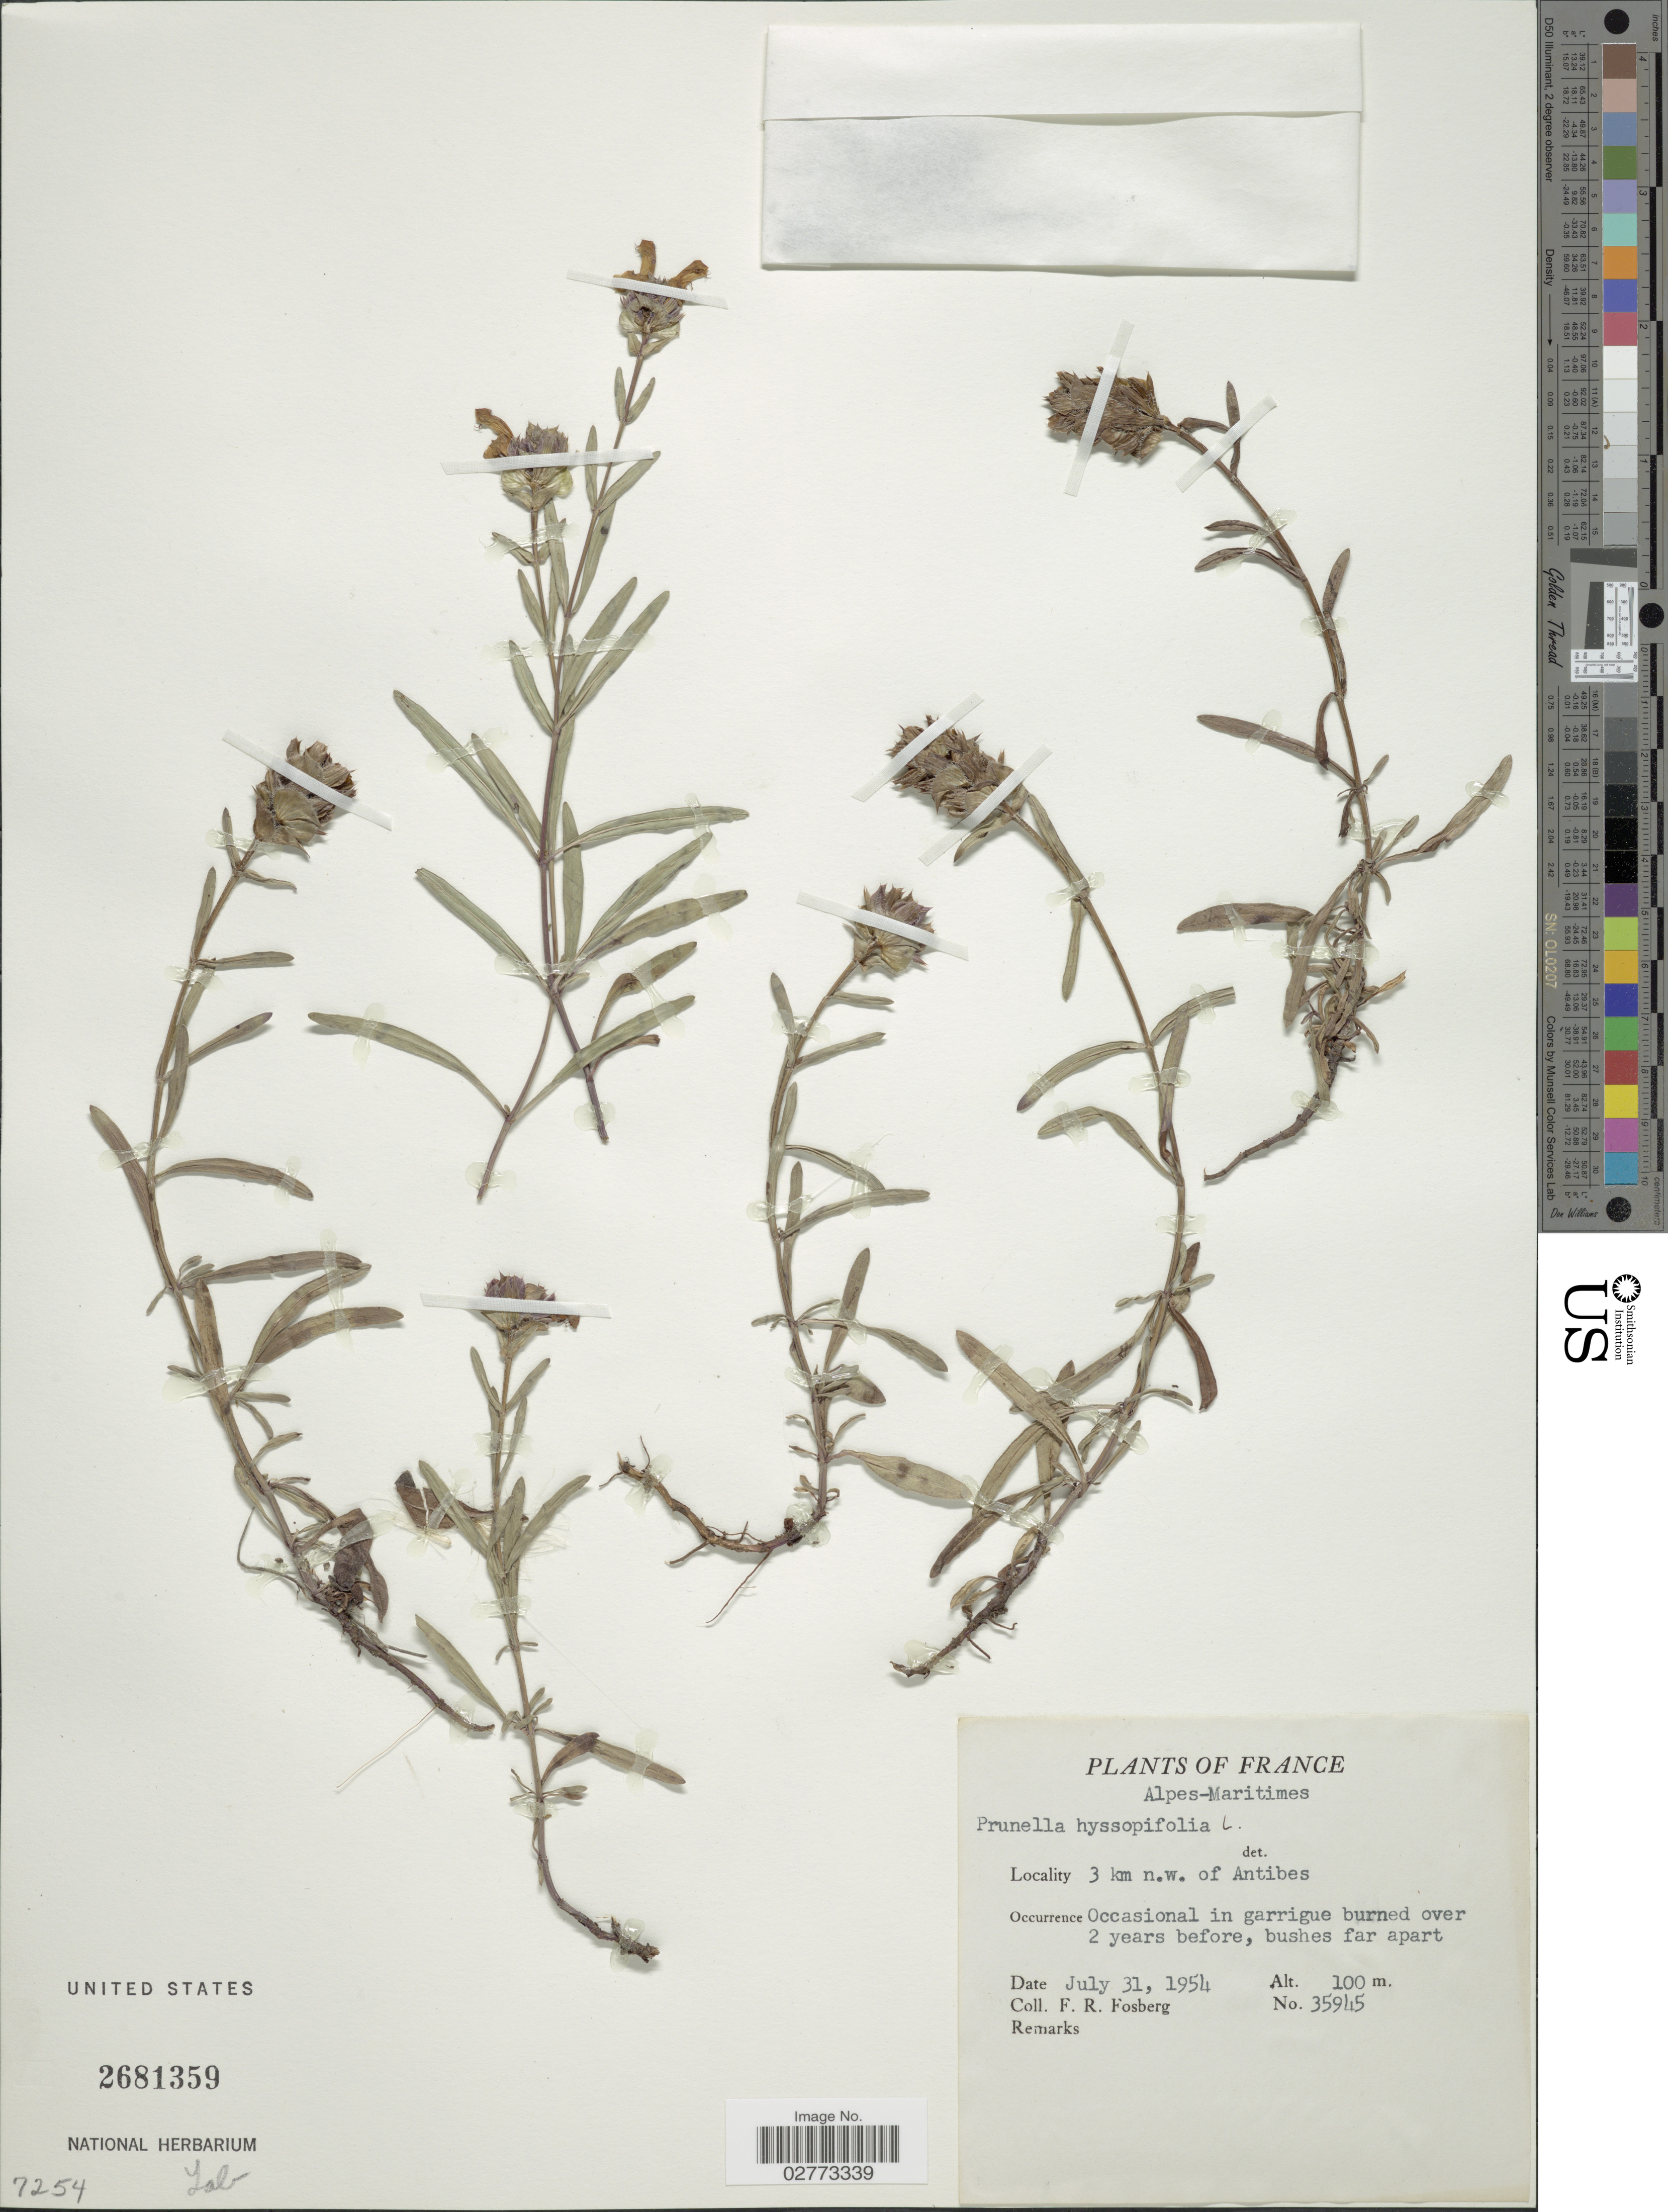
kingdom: Plantae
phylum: Tracheophyta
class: Magnoliopsida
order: Lamiales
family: Lamiaceae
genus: Prunella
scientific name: Prunella hyssopifolia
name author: L.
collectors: F. R. Fosberg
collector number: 35945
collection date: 1954-07-31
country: France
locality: Alpes-Maritimes. 3 km n.w. of Antibes.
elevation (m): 100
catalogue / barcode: US 2681359